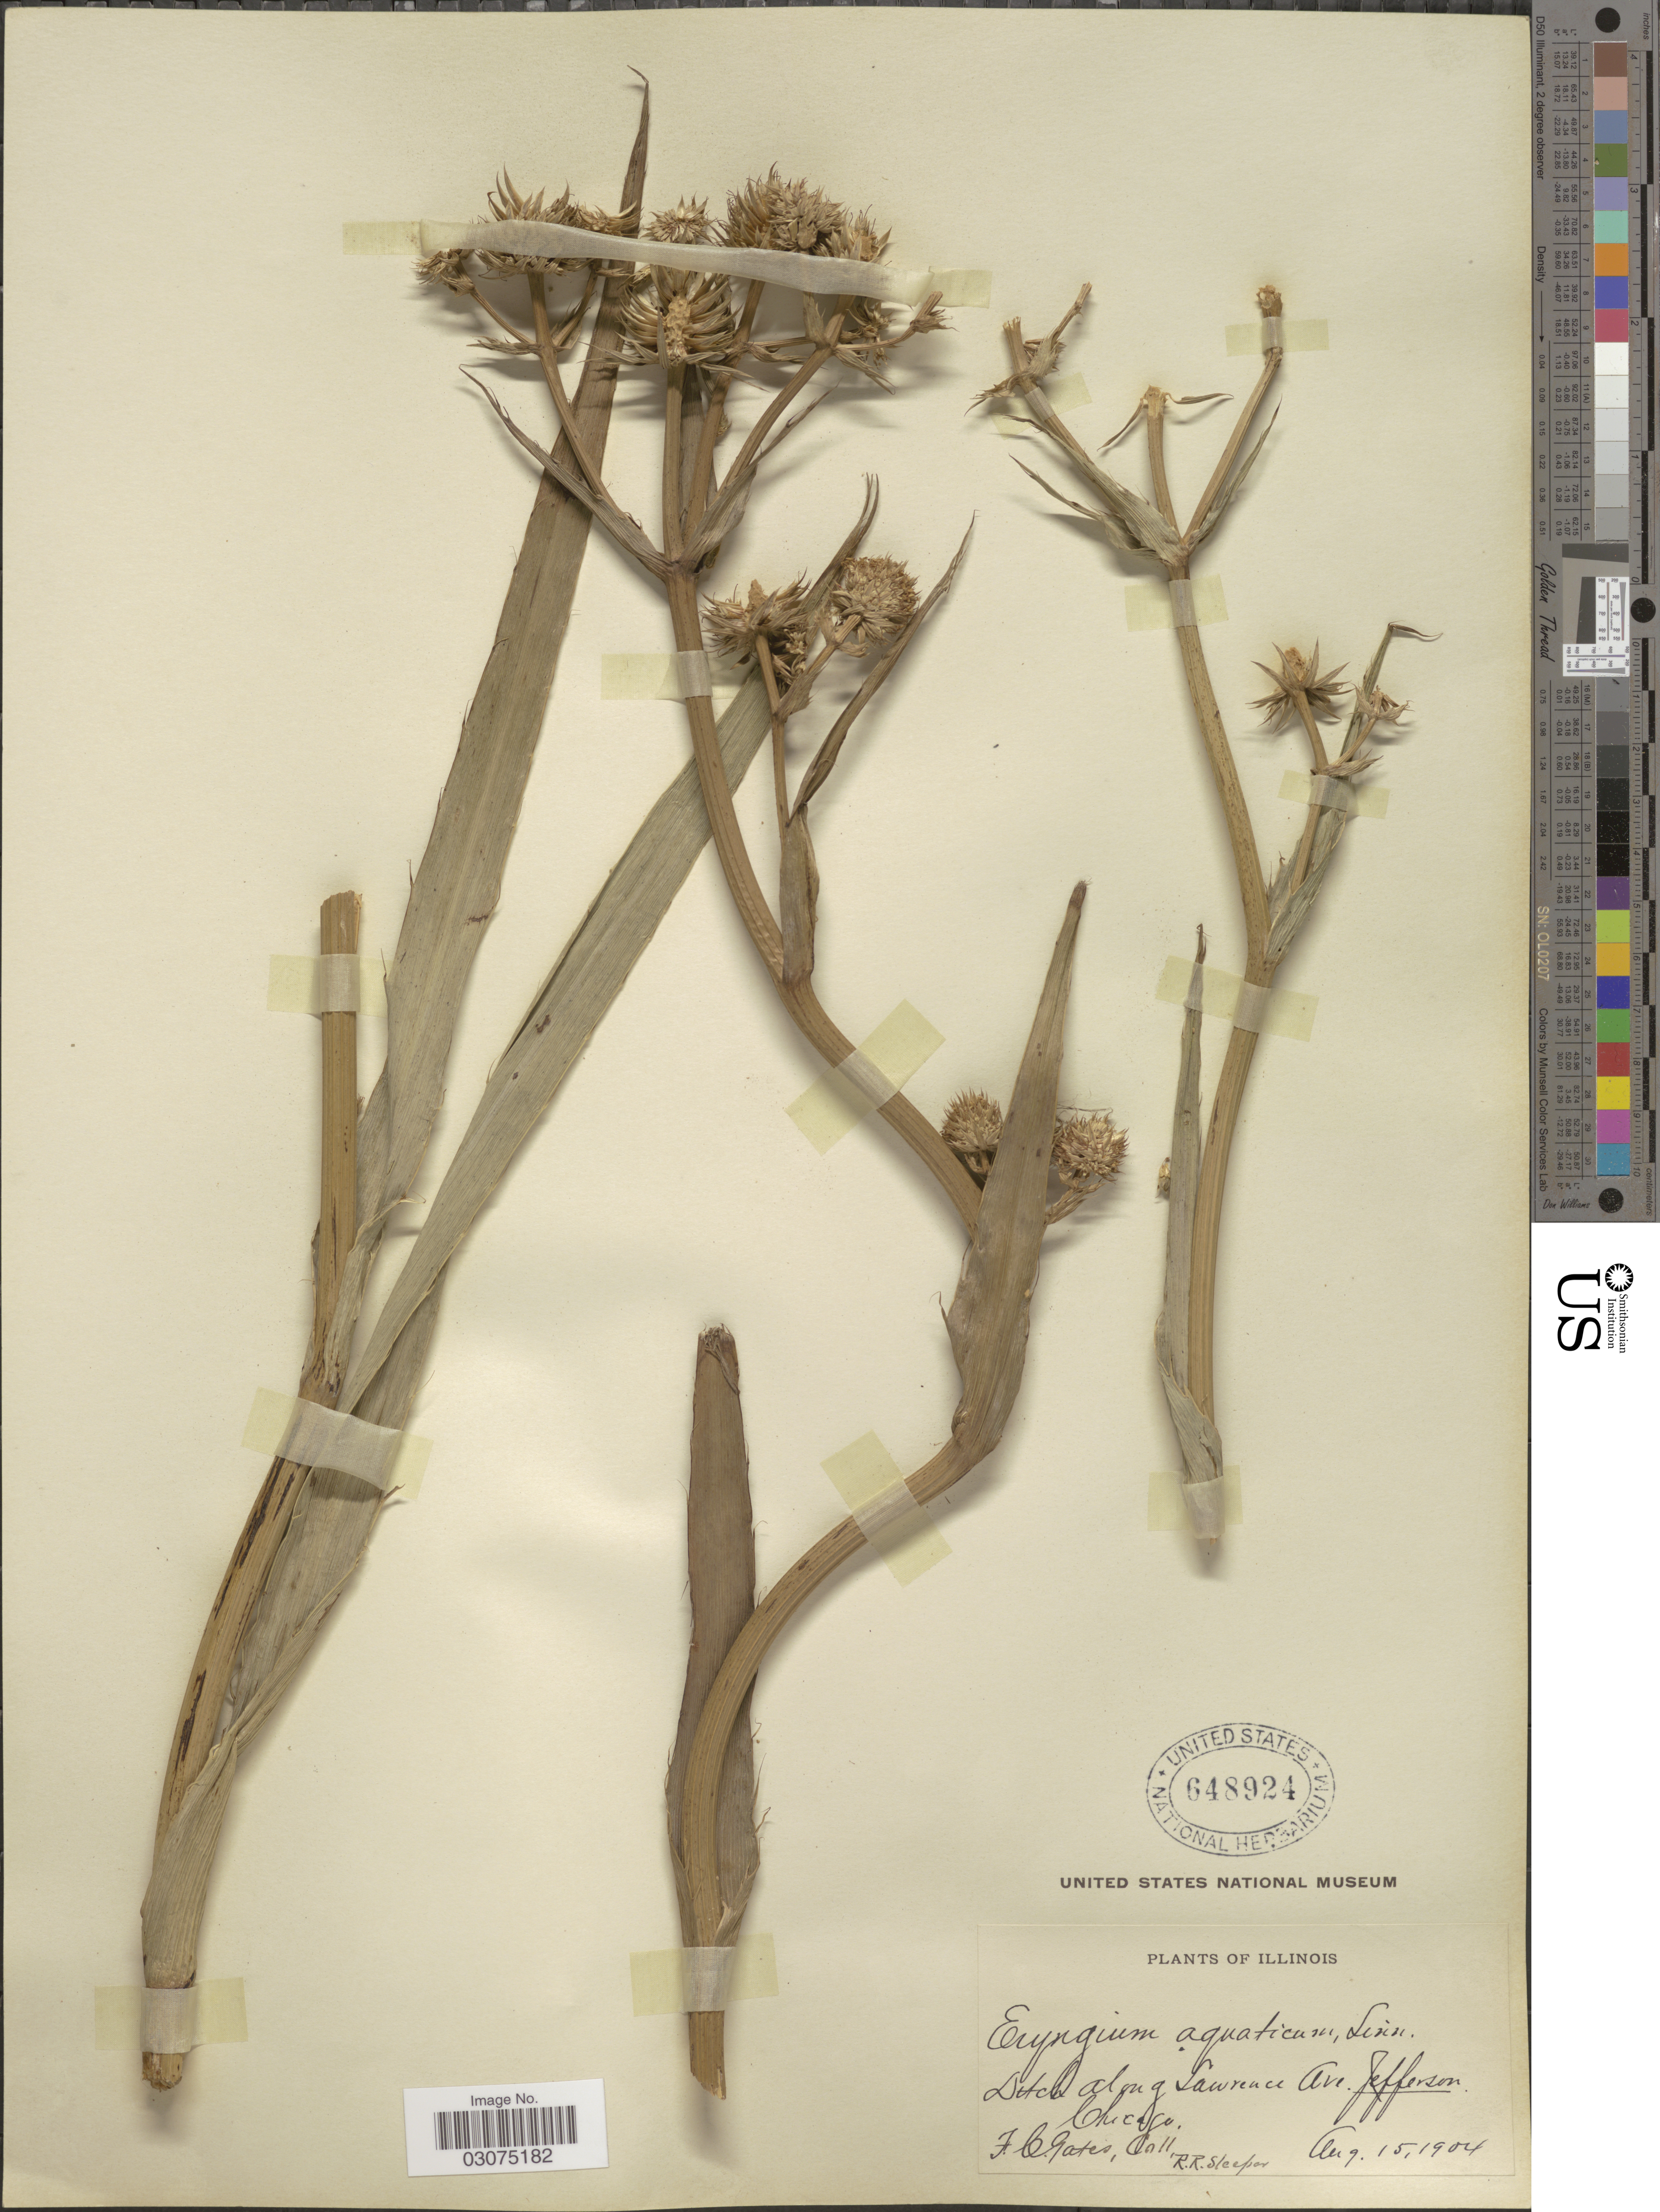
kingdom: Plantae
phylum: Tracheophyta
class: Magnoliopsida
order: Apiales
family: Apiaceae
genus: Eryngium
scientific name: Eryngium yuccifolium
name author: Michx.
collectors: F. C. Gates & R. Sleeper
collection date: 1904-08-15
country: United States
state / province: Illinois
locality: Ditch along Lawrence Ave. Jefferson [unsure placement] Chicago.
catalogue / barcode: US 648924